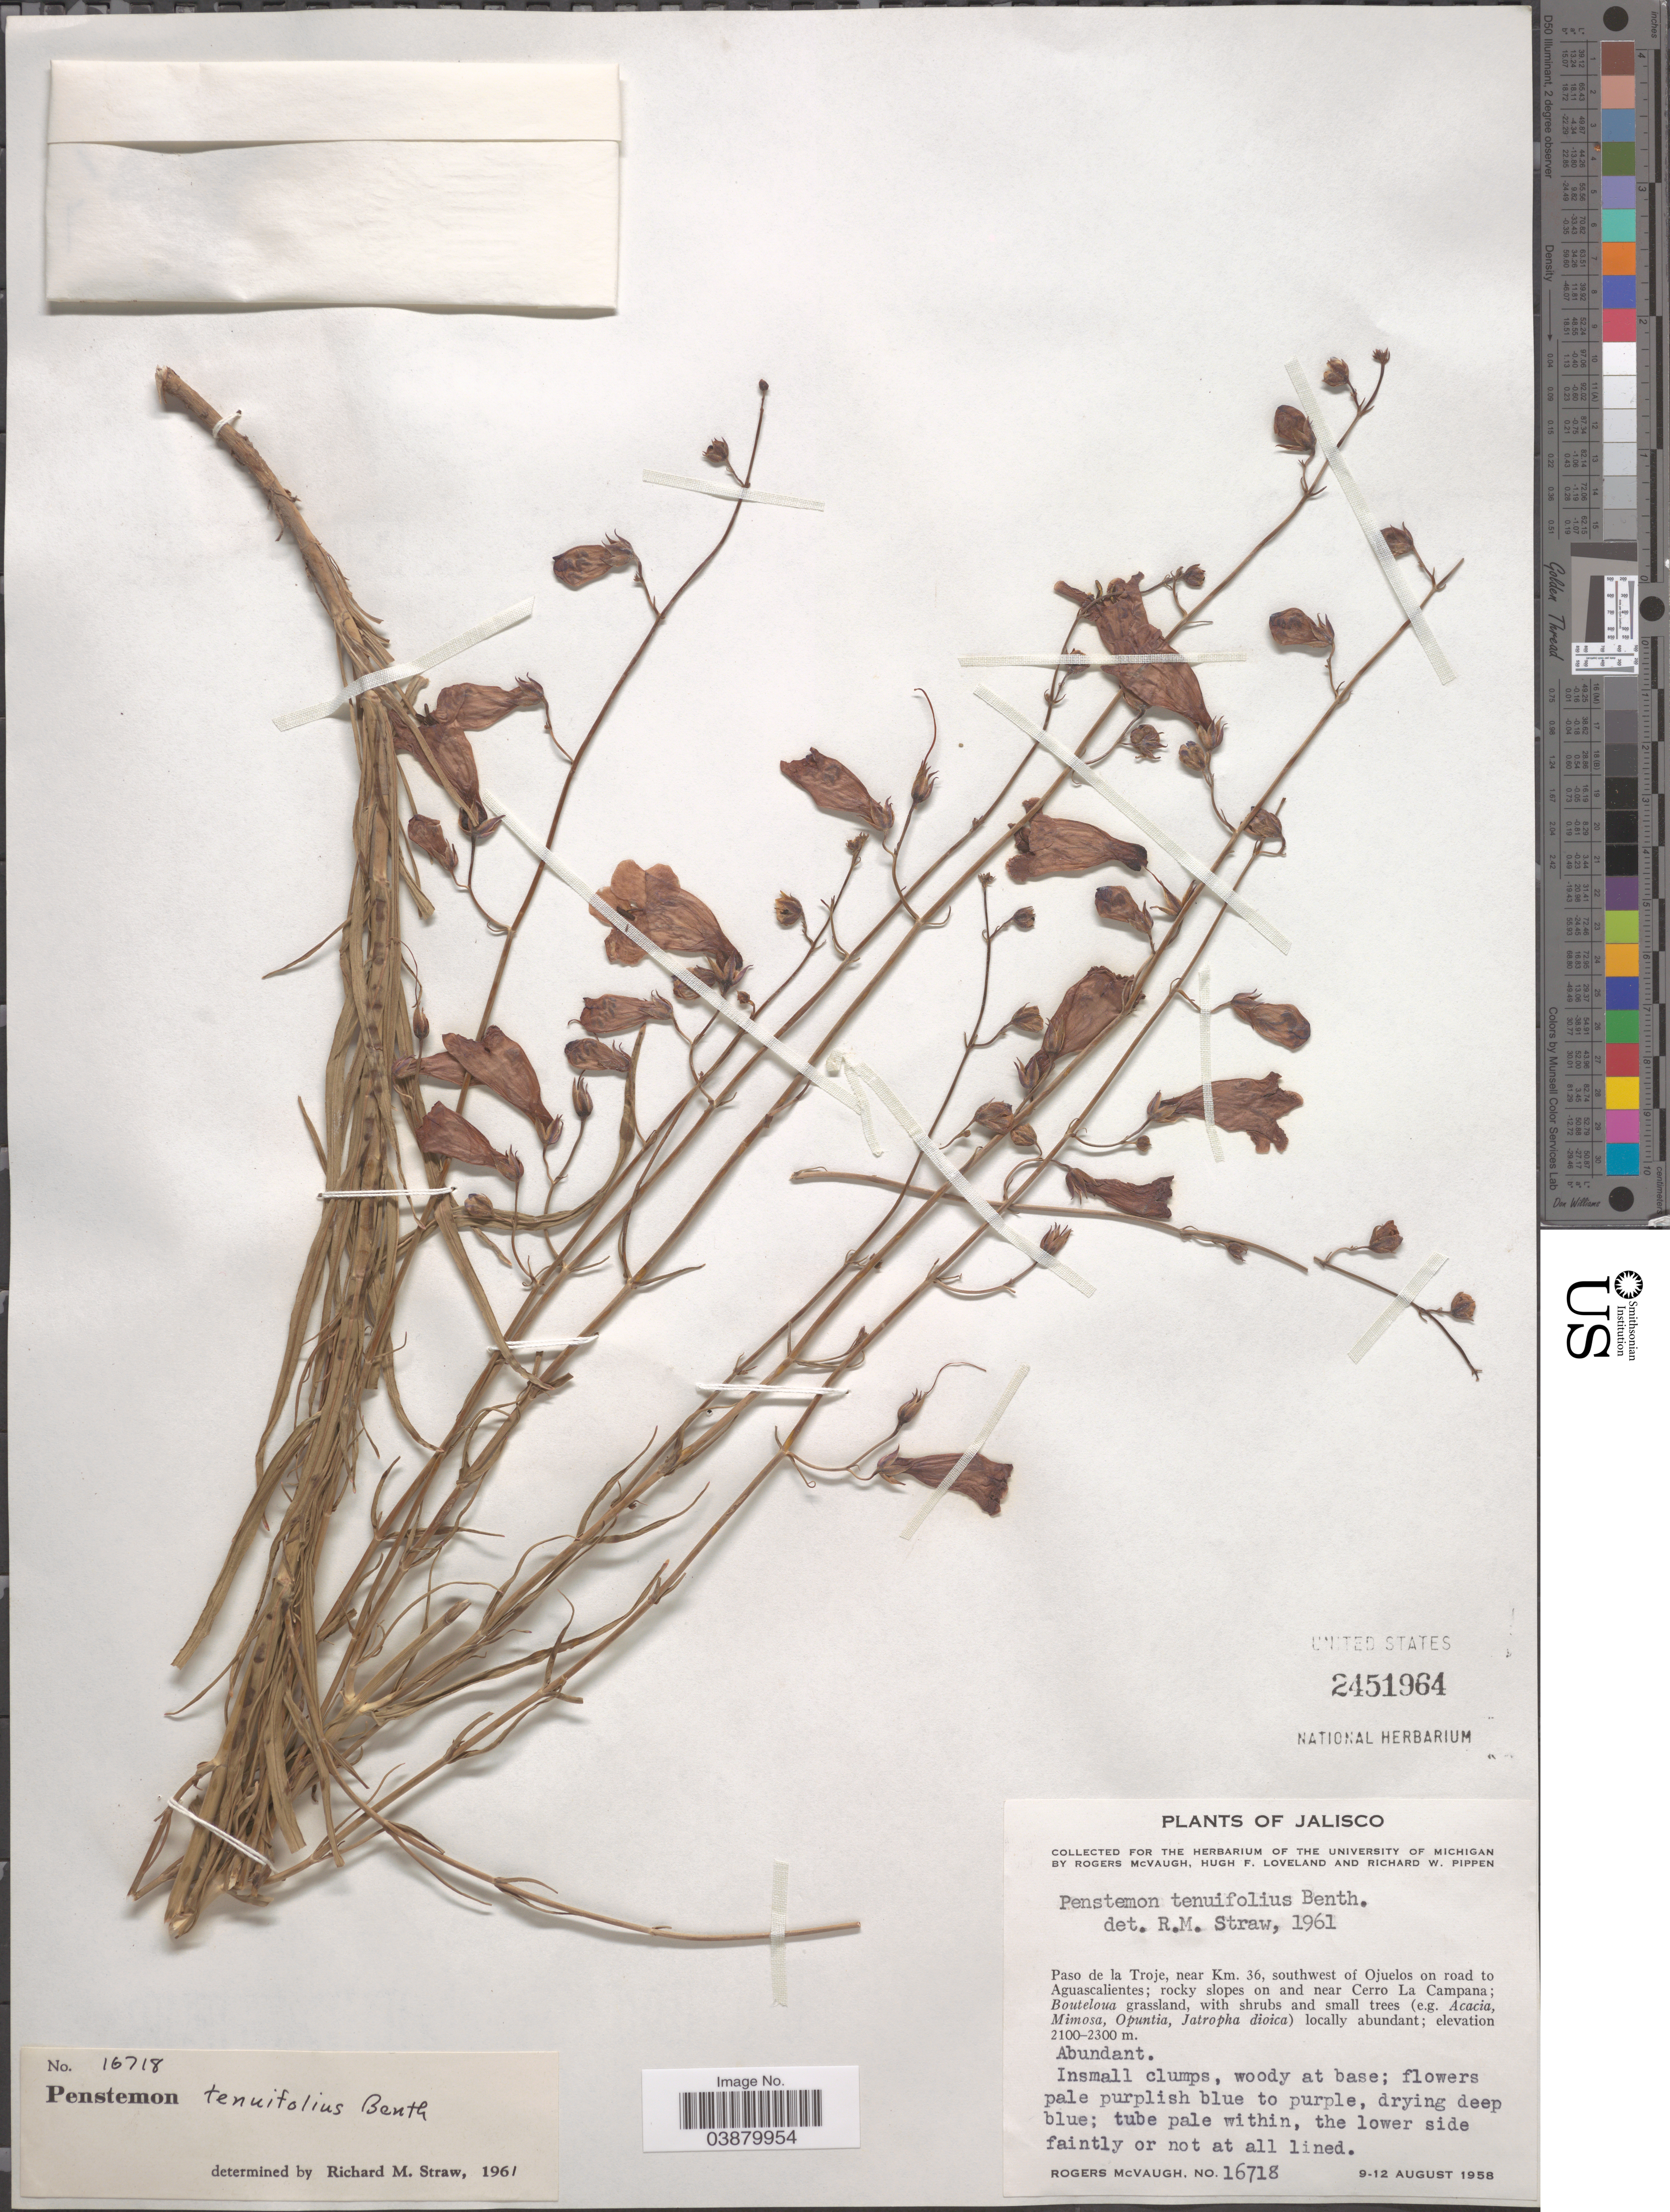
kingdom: Plantae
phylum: Tracheophyta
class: Magnoliopsida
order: Lamiales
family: Plantaginaceae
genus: Penstemon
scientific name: Penstemon tenuifolius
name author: Benth.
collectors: R. McVaugh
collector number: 16718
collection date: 1958-08-09/1958-08-12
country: Mexico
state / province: Jalisco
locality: Paso de la Troje, near Km. 36, southwest of Ojuelos on road to Aguascalientes; rocky slopes on and near Cerro La Campana.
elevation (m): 2100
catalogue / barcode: US 2451964